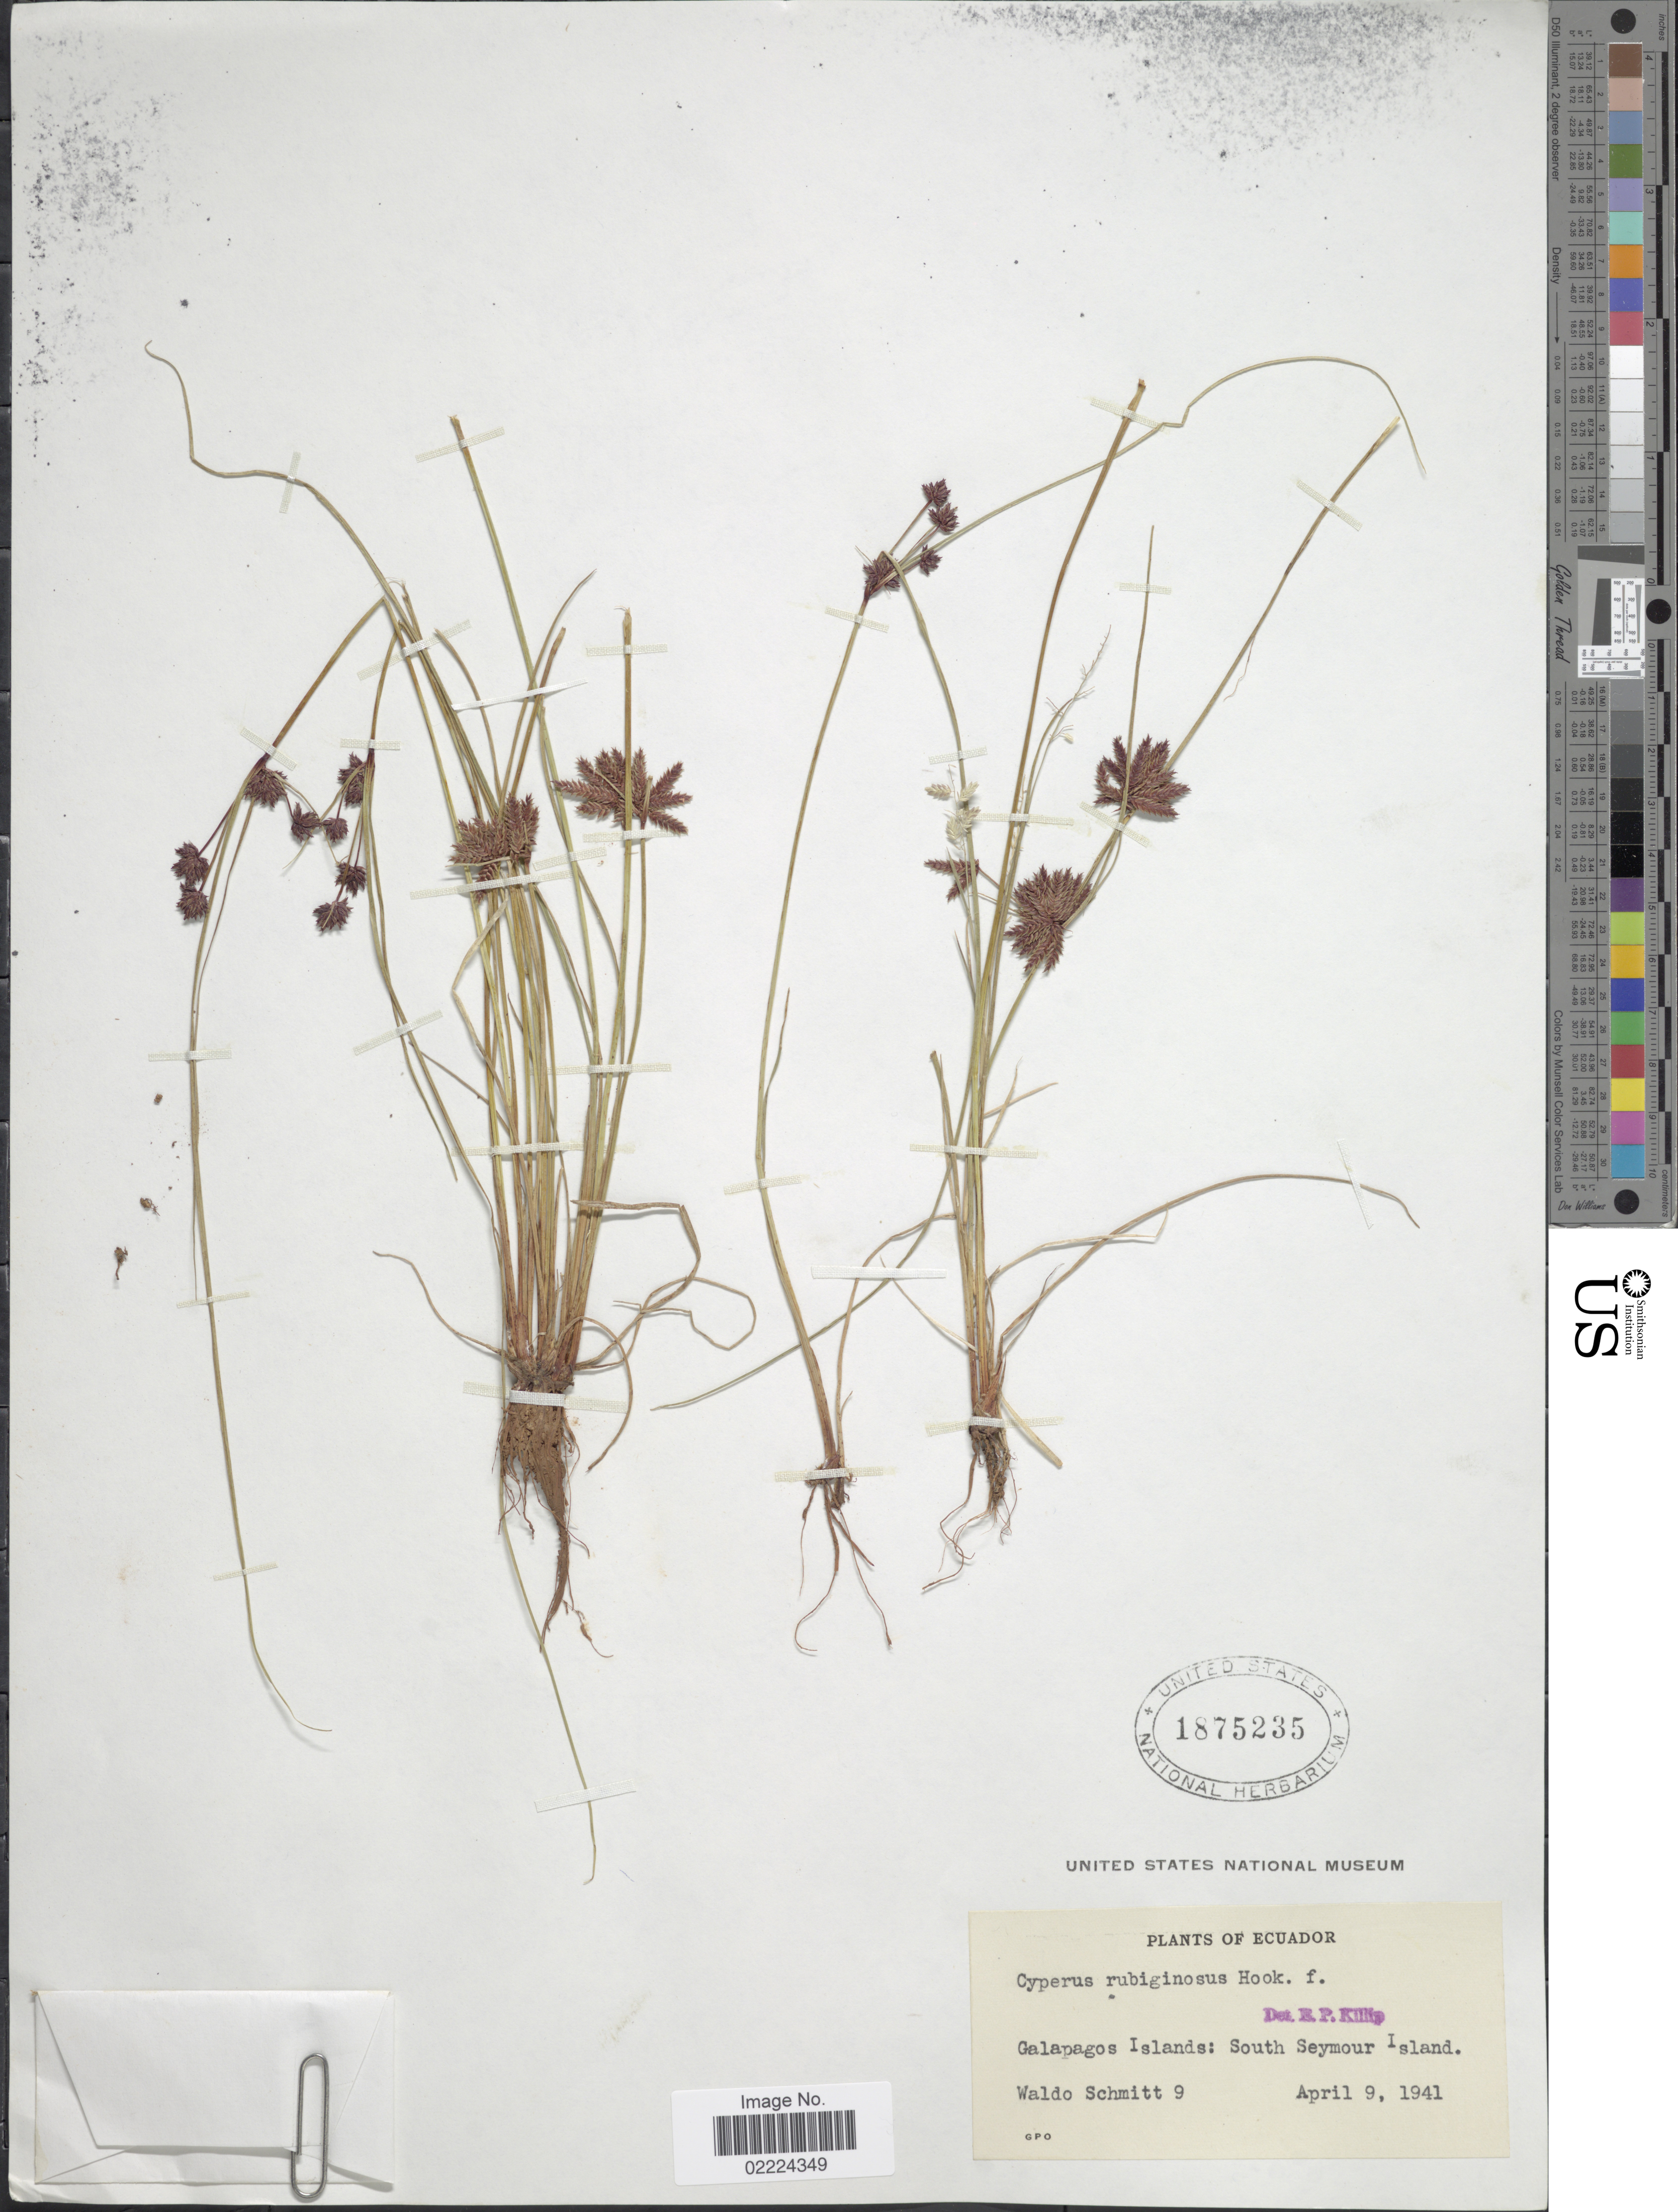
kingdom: Plantae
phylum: Tracheophyta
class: Liliopsida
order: Poales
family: Cyperaceae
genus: Cyperus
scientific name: Cyperus rubiginosus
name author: Hook. f.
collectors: W. L. Schmitt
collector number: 9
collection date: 1941-04-09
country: Ecuador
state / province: Colón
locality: Galapagos Islands: South Seymour Island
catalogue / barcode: US 1875235